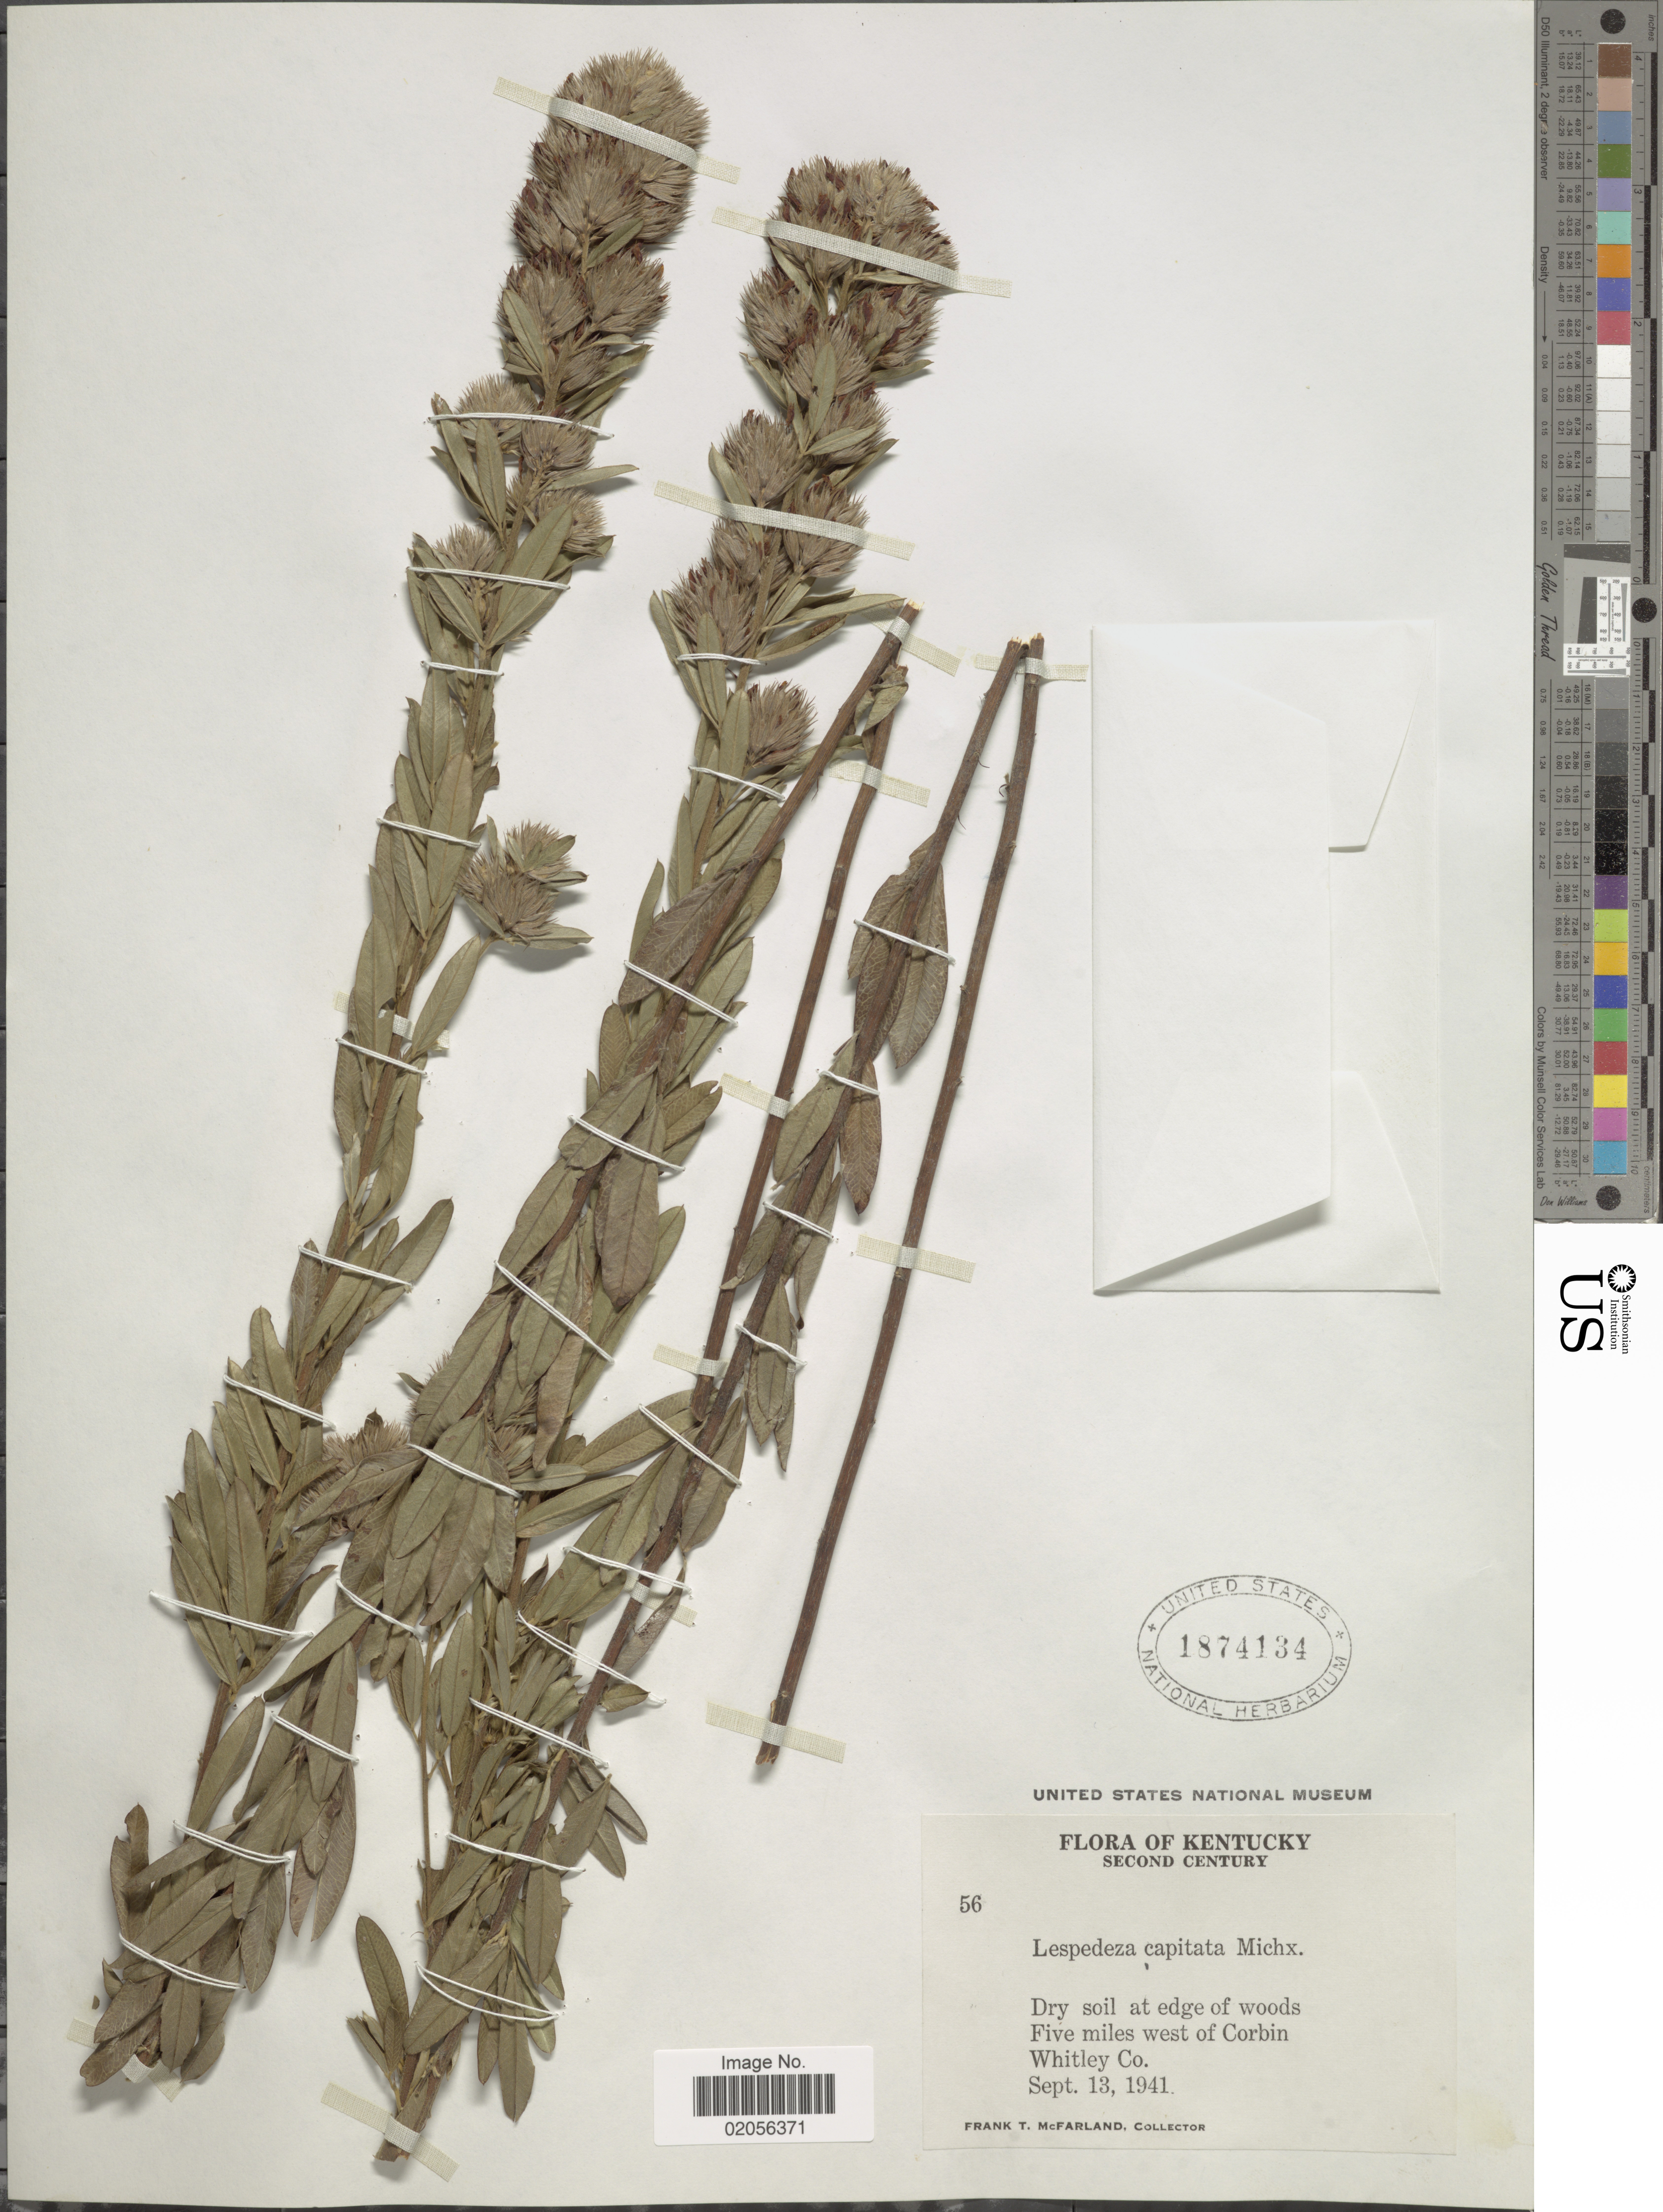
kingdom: Plantae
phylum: Tracheophyta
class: Magnoliopsida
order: Fabales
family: Fabaceae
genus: Lespedeza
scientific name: Lespedeza capitata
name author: Michx.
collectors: F. McFarland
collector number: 56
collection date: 1941-09-13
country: United States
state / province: Kentucky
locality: Second Century. Five miles west of Corbin, Whitley Co.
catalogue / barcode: US 1874134